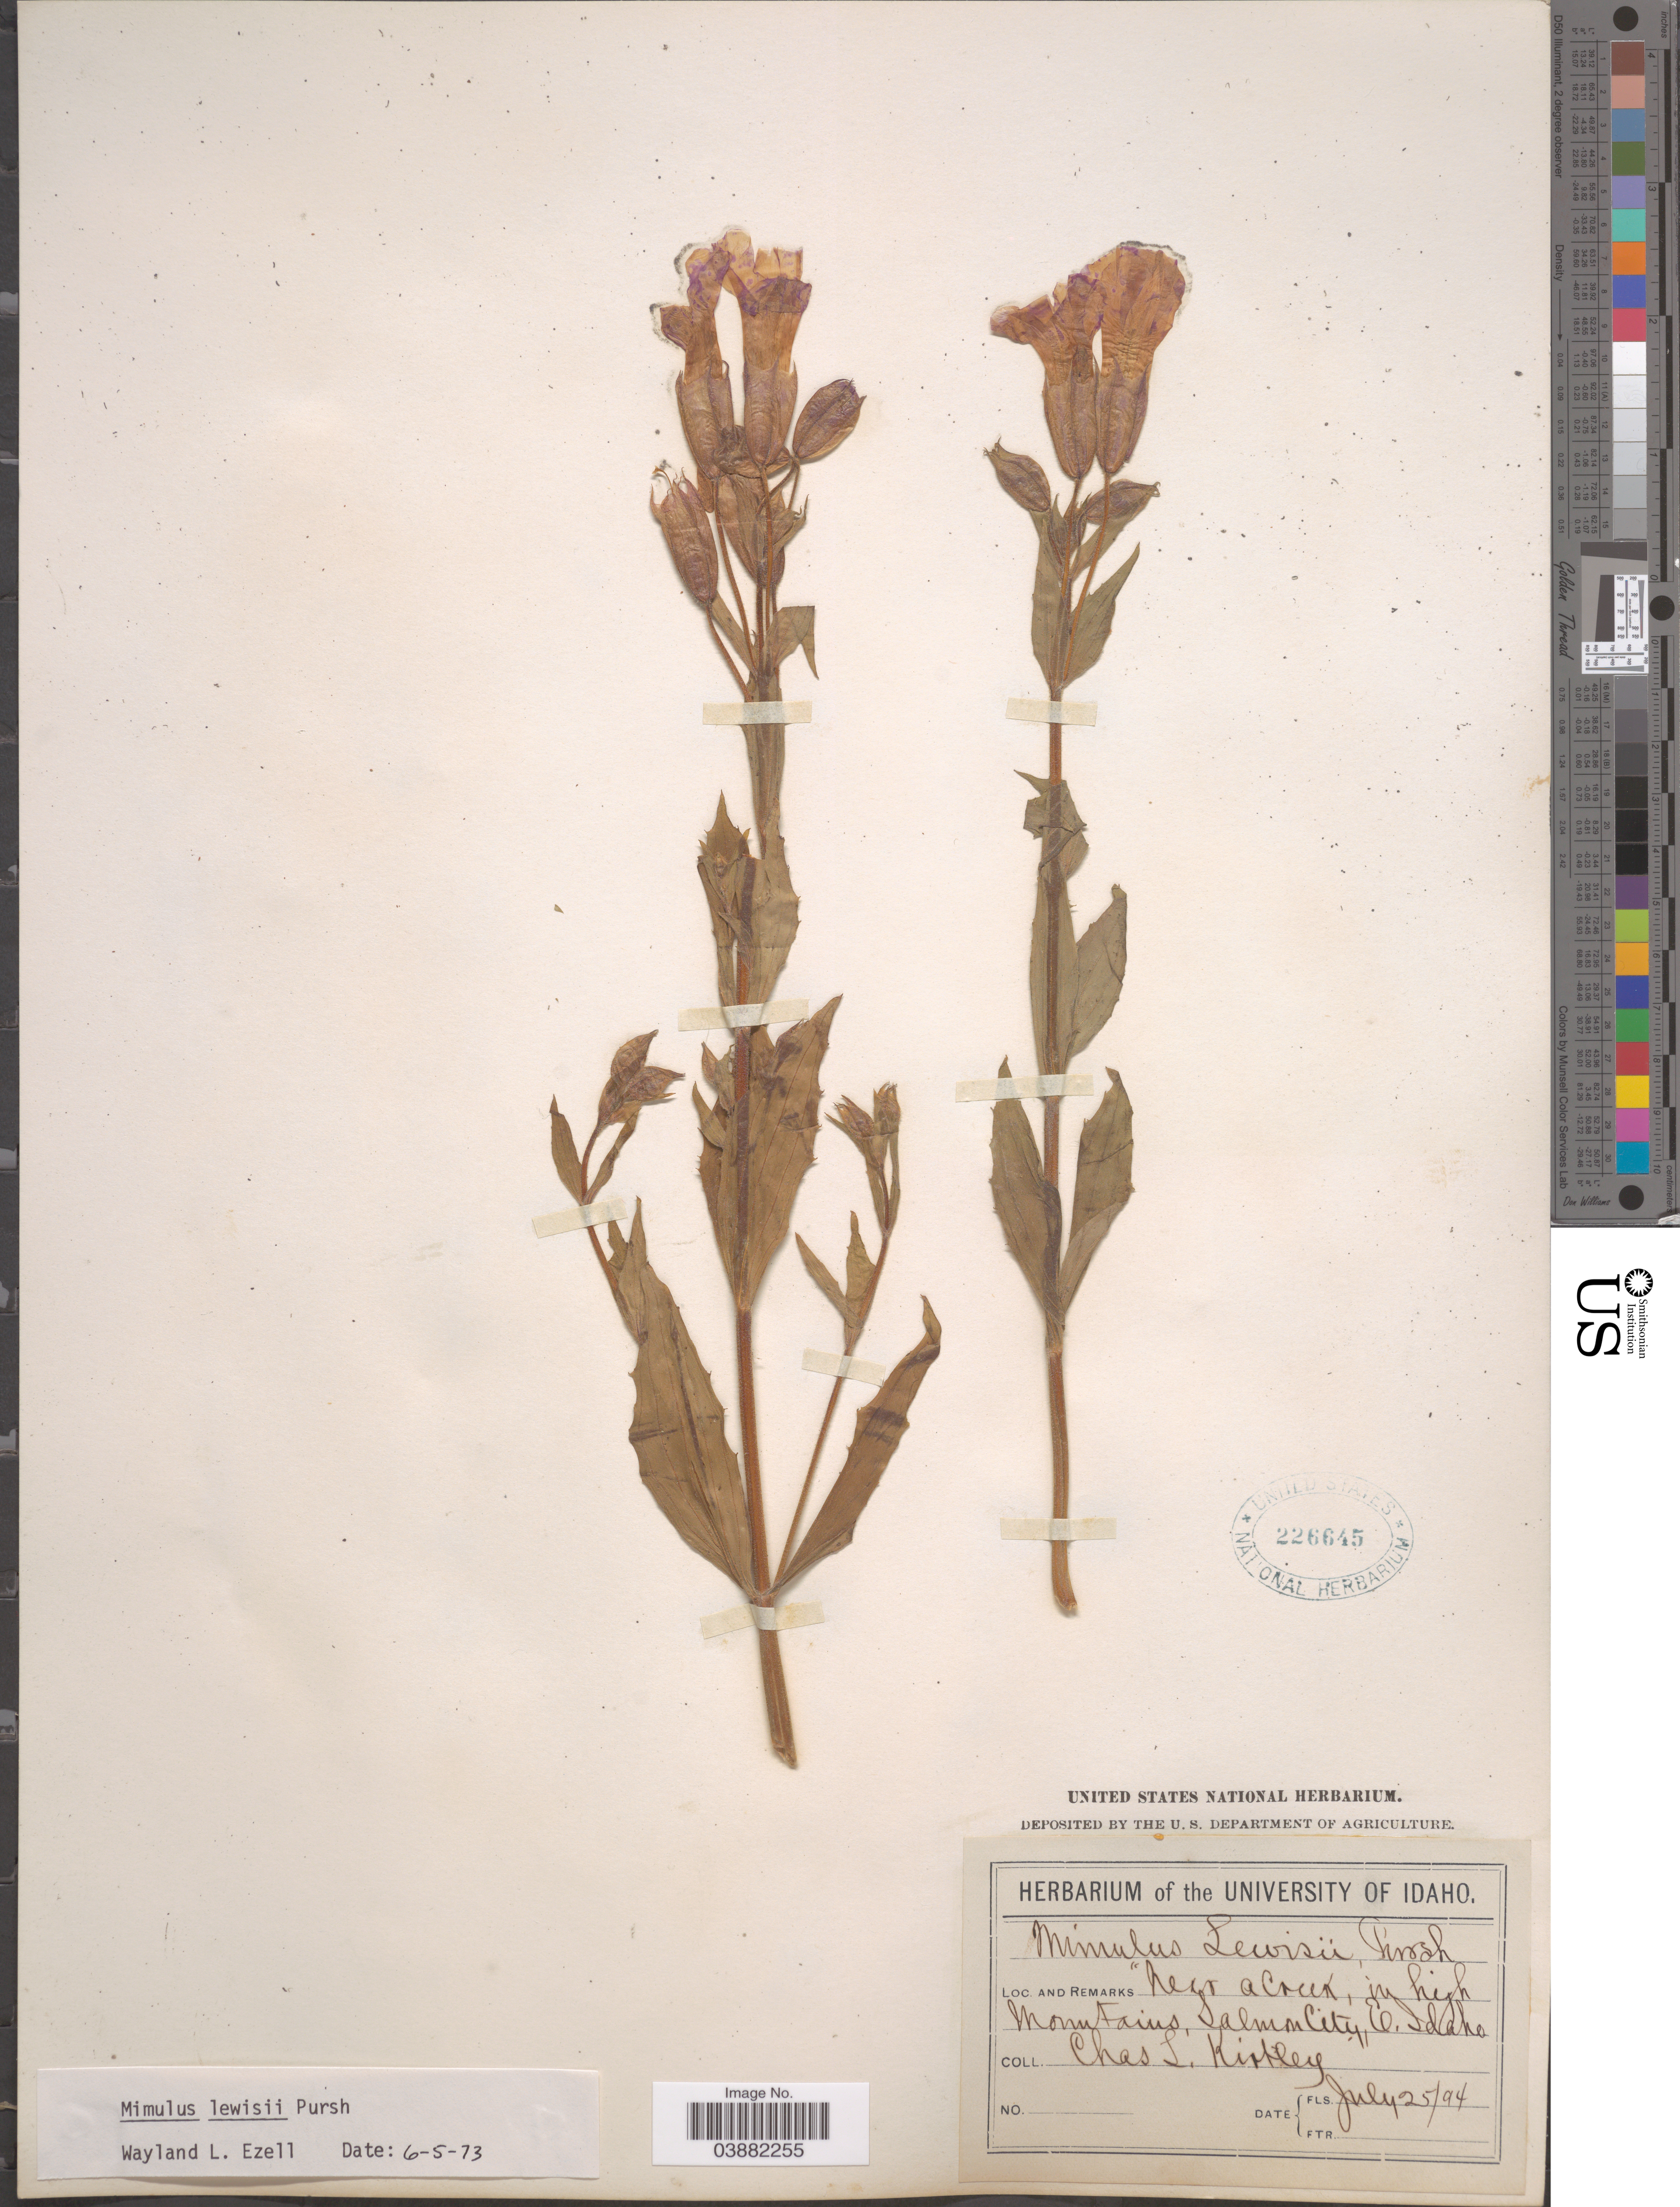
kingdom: Plantae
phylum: Tracheophyta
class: Magnoliopsida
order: Lamiales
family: Phrymaceae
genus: Mimulus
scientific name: Mimulus lewisii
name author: Pursh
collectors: C. Kirtley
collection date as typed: Transcribed d/m/y: 25/7/94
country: United States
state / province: Idaho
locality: Near a creek, in high mountains, Salmon City. , E. Idaho.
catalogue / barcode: US 226645